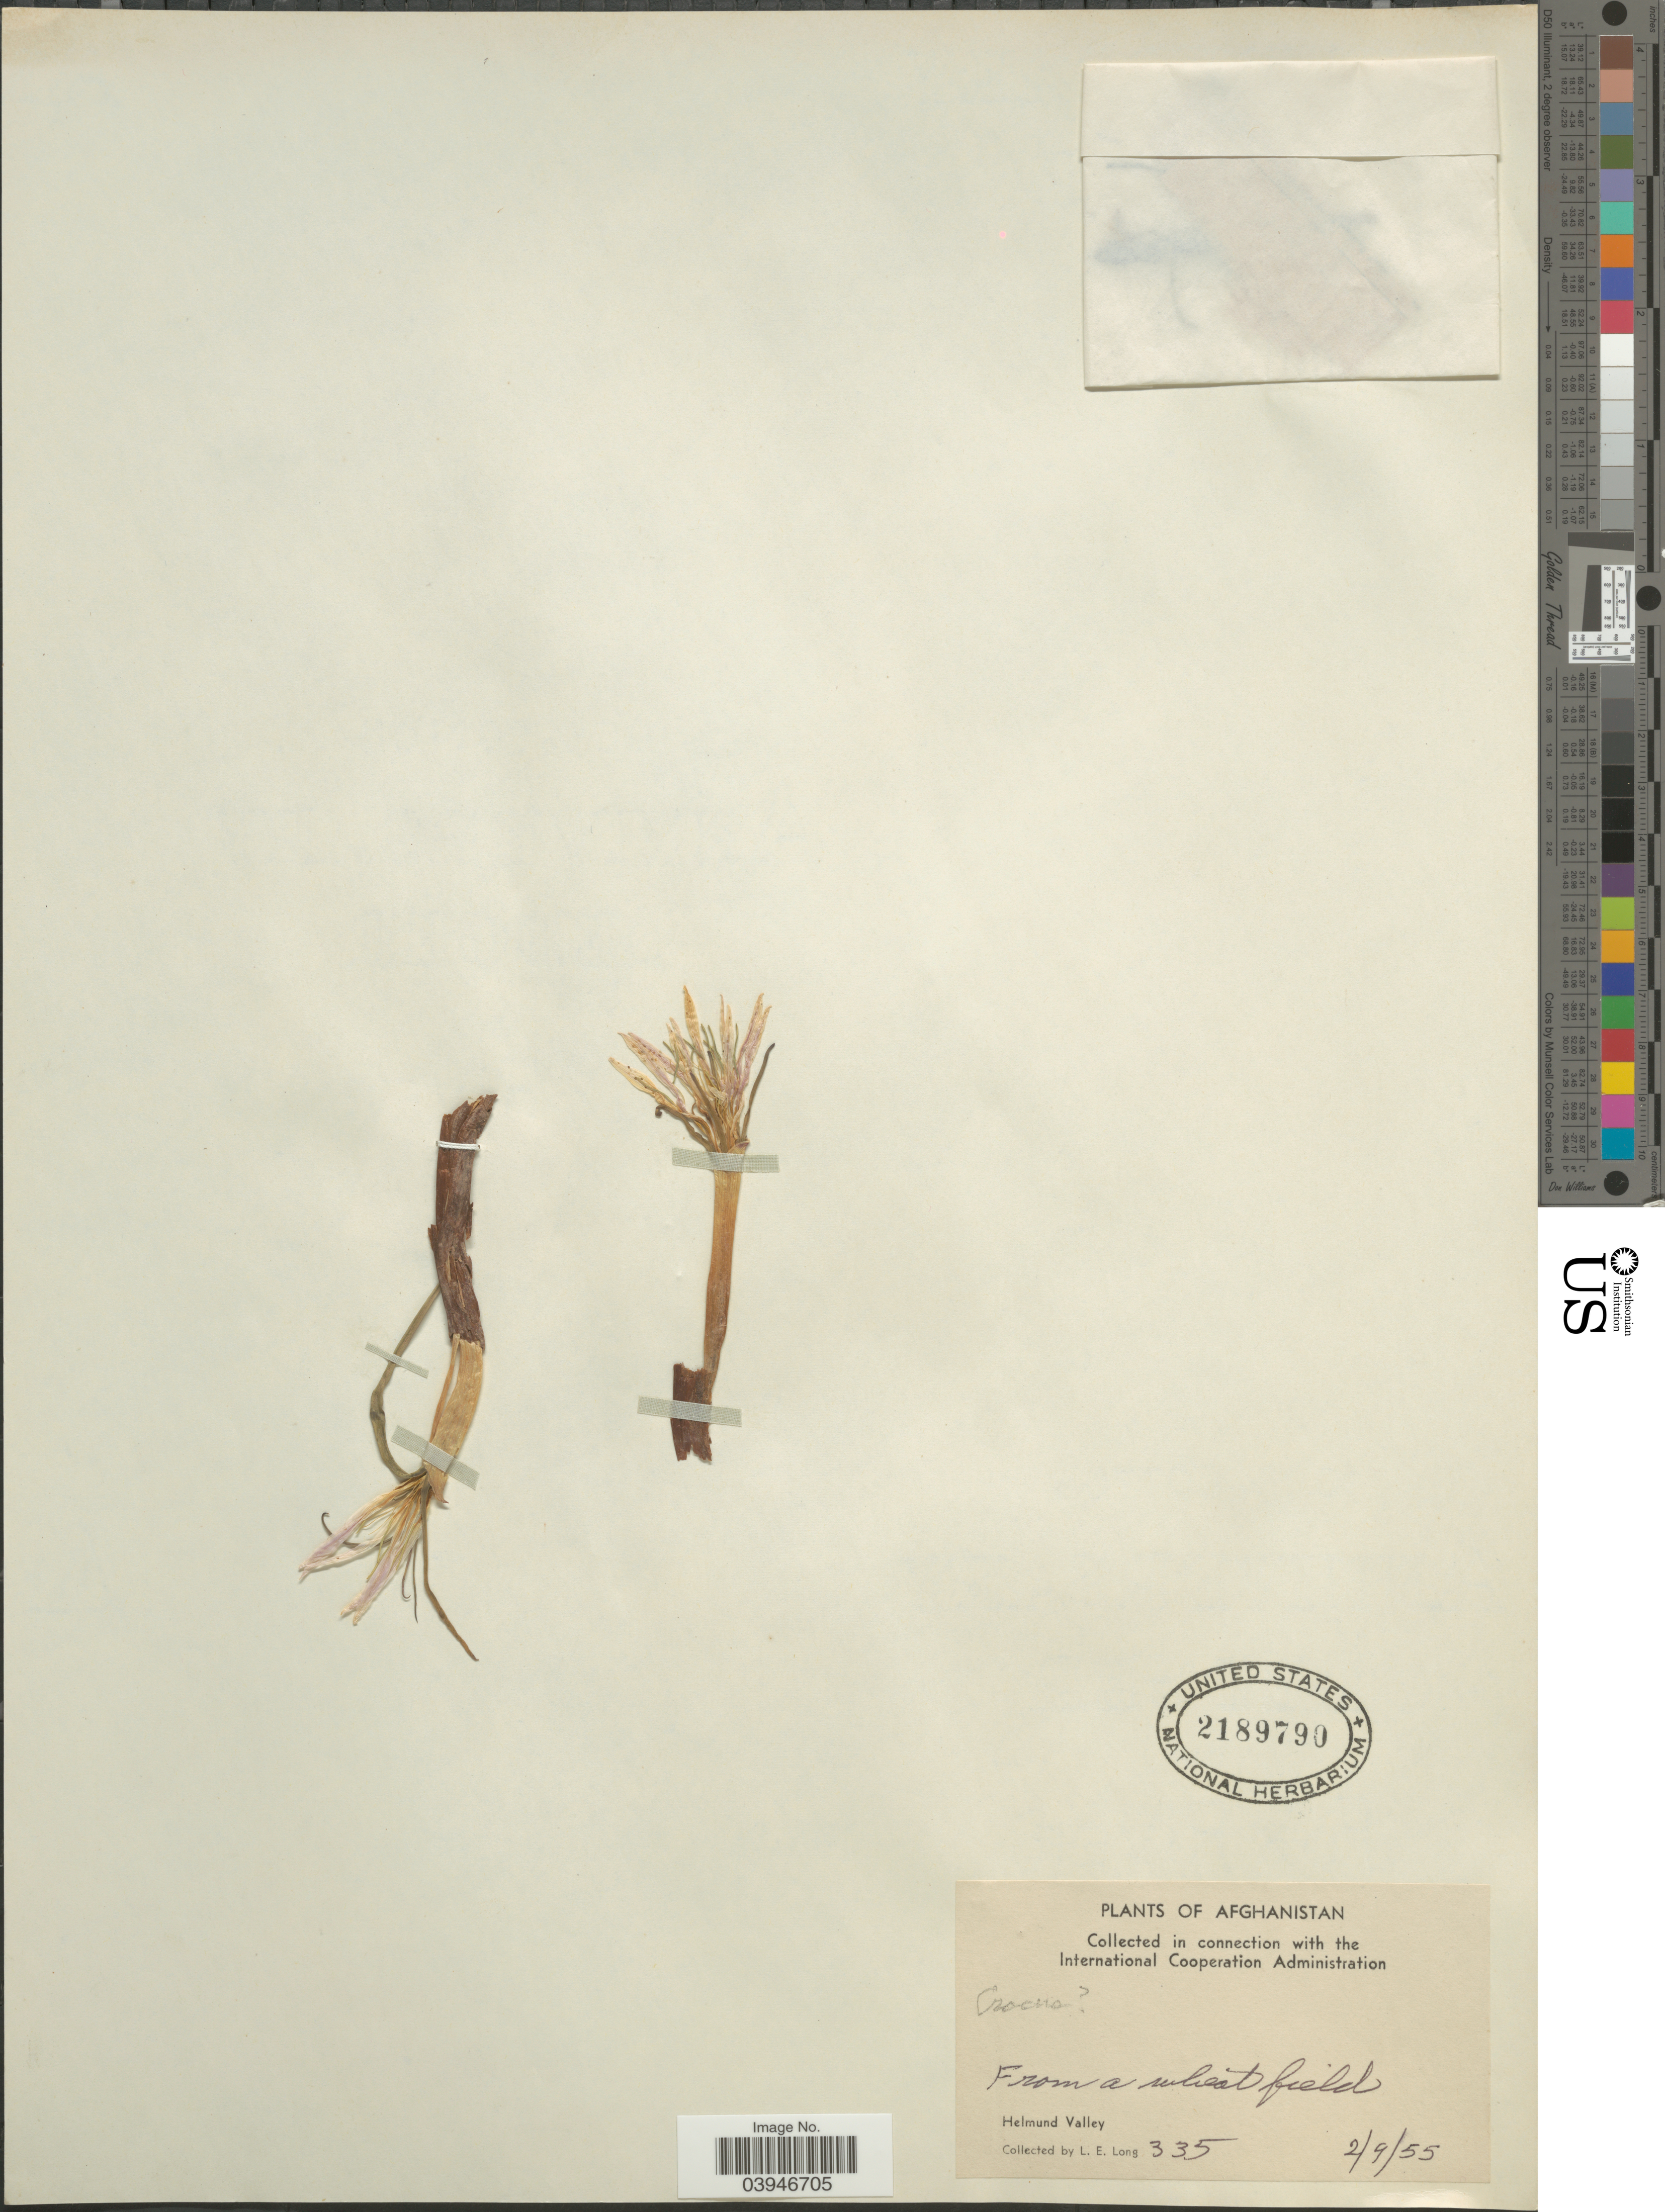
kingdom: Plantae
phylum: Tracheophyta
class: Liliopsida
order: Liliales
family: Liliaceae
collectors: L. E. Long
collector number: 335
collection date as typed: Transcribed d/m/y: 2/9/55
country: Afghanistan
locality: Helmund Valley.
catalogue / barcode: US 2189790